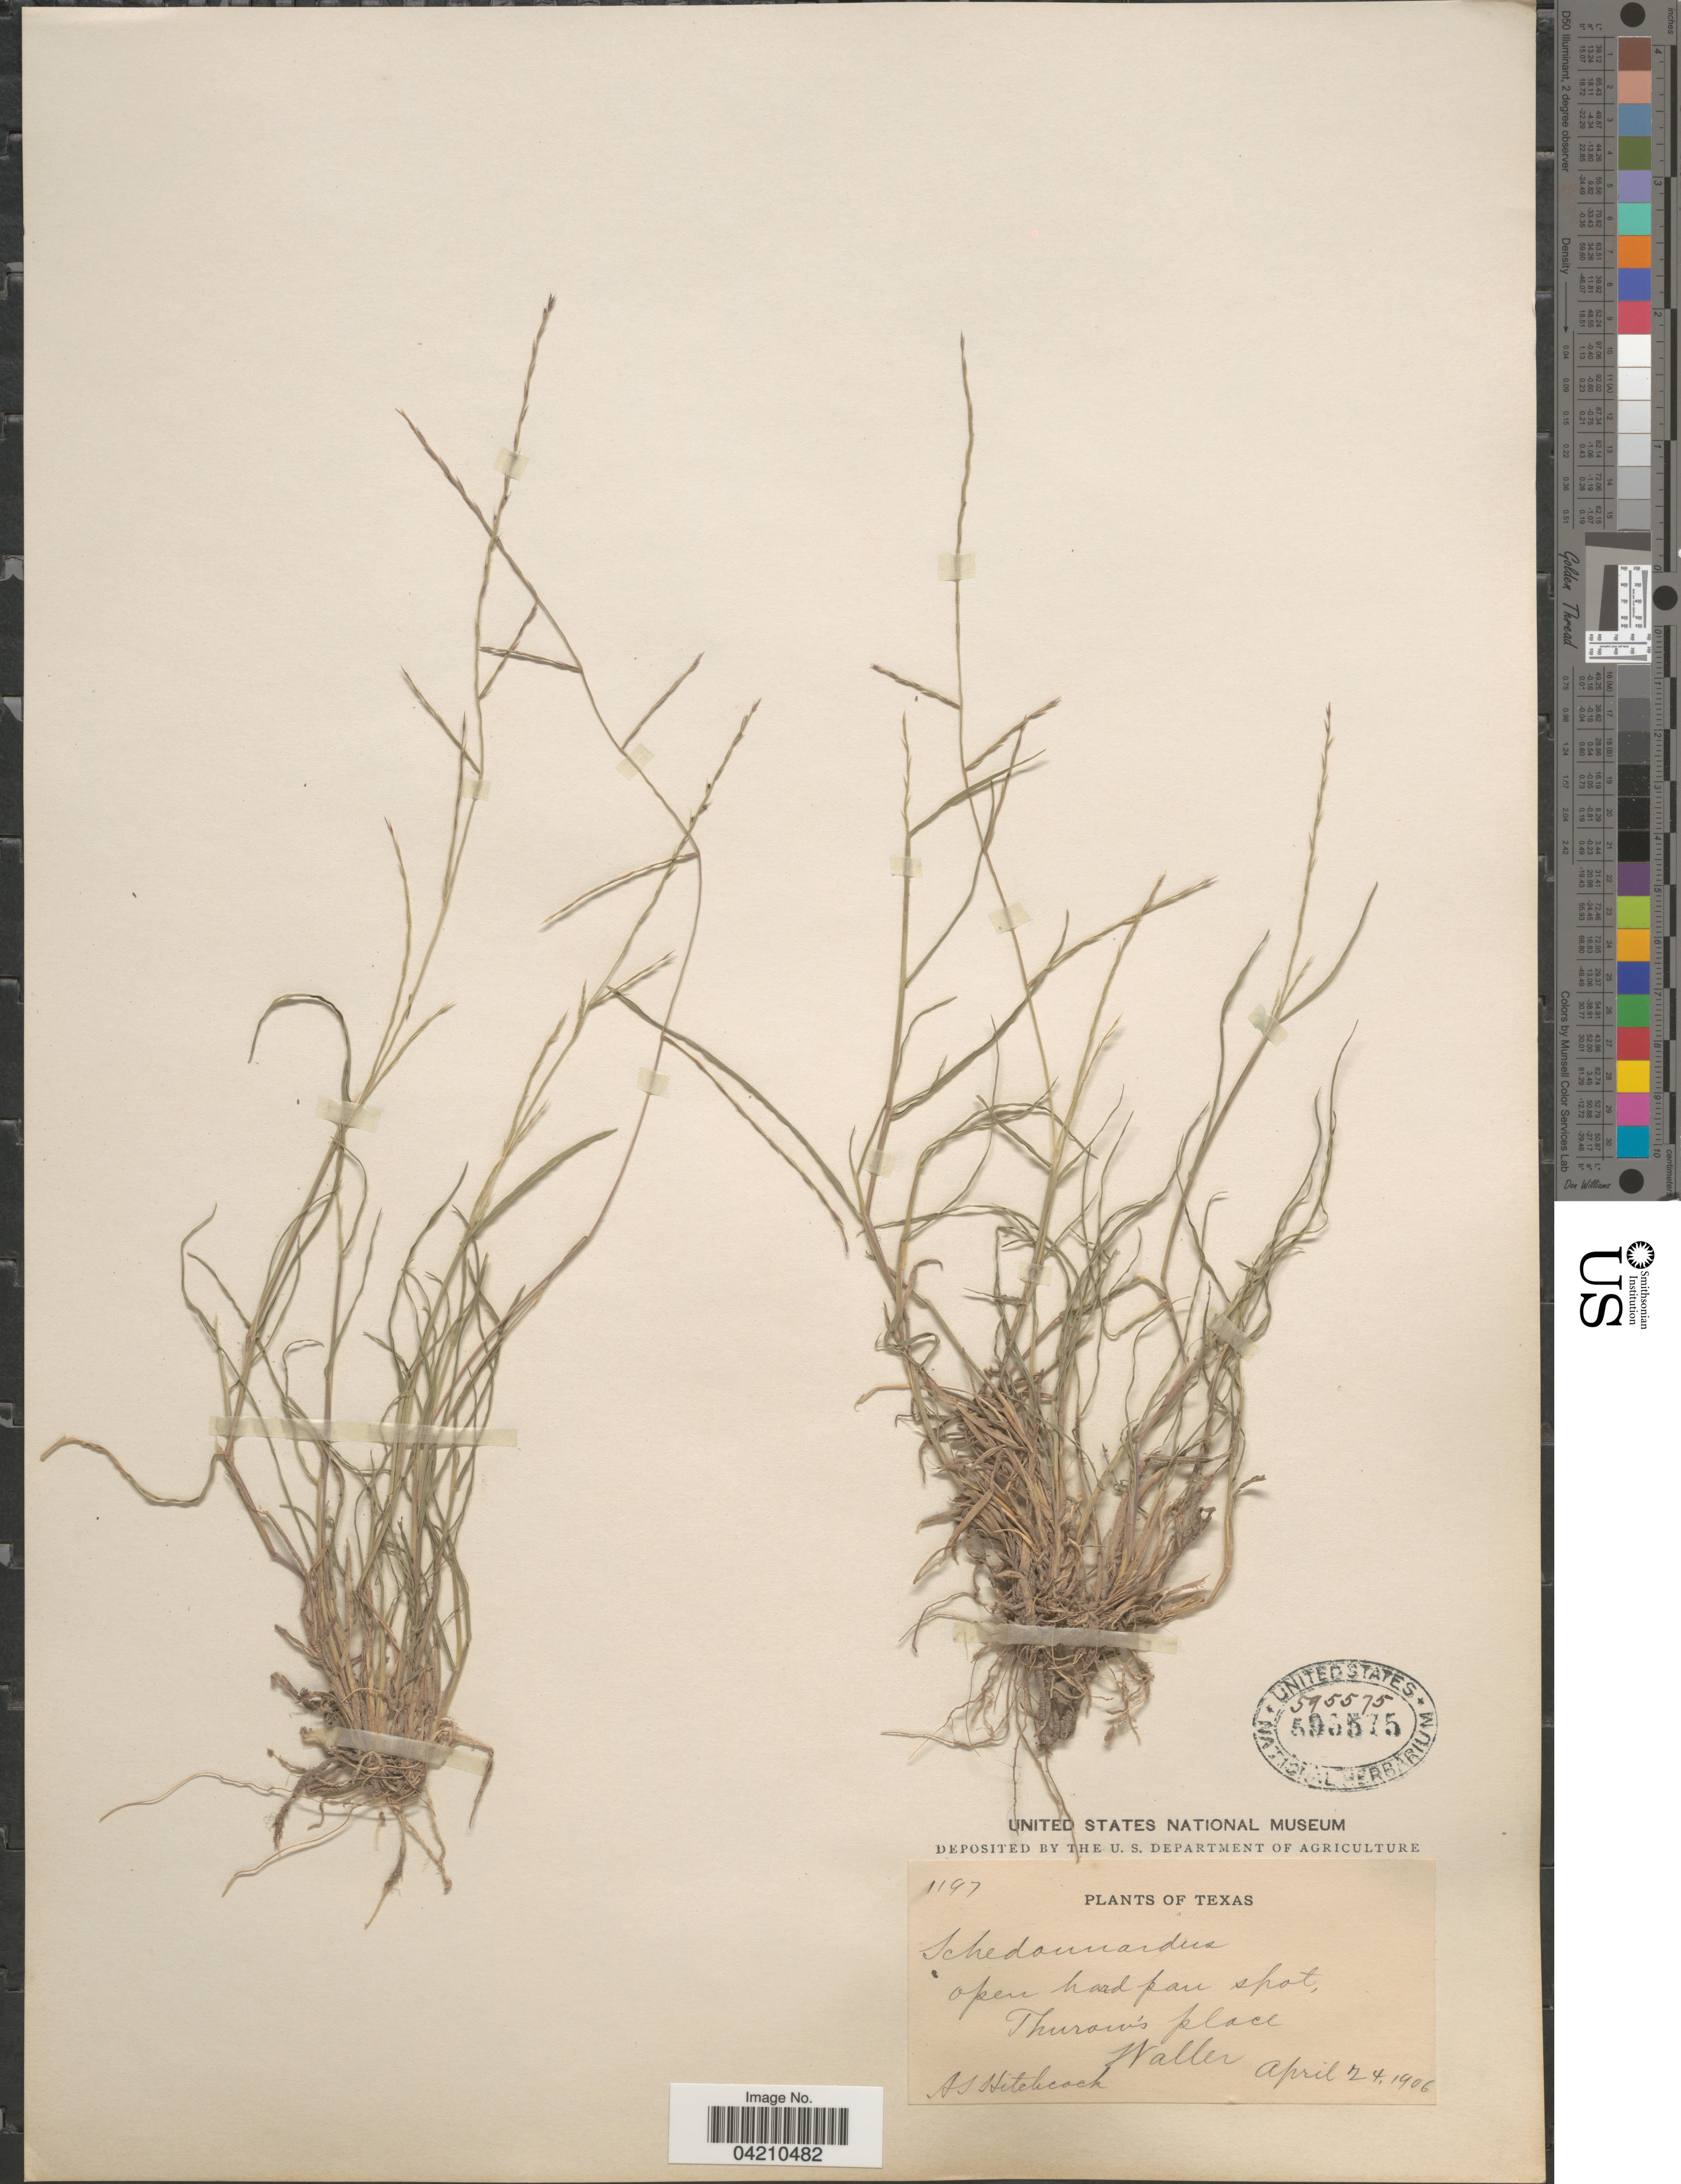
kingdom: Plantae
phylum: Tracheophyta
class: Liliopsida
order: Poales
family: Poaceae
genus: Muhlenbergia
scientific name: Muhlenbergia paniculata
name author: (Nutt.) Columbus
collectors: A. S. Hitchcock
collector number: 1197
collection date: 1906-04-24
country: United States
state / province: Texas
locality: Open hard pan spot, Thurow's place. Waller.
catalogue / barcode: US 595575